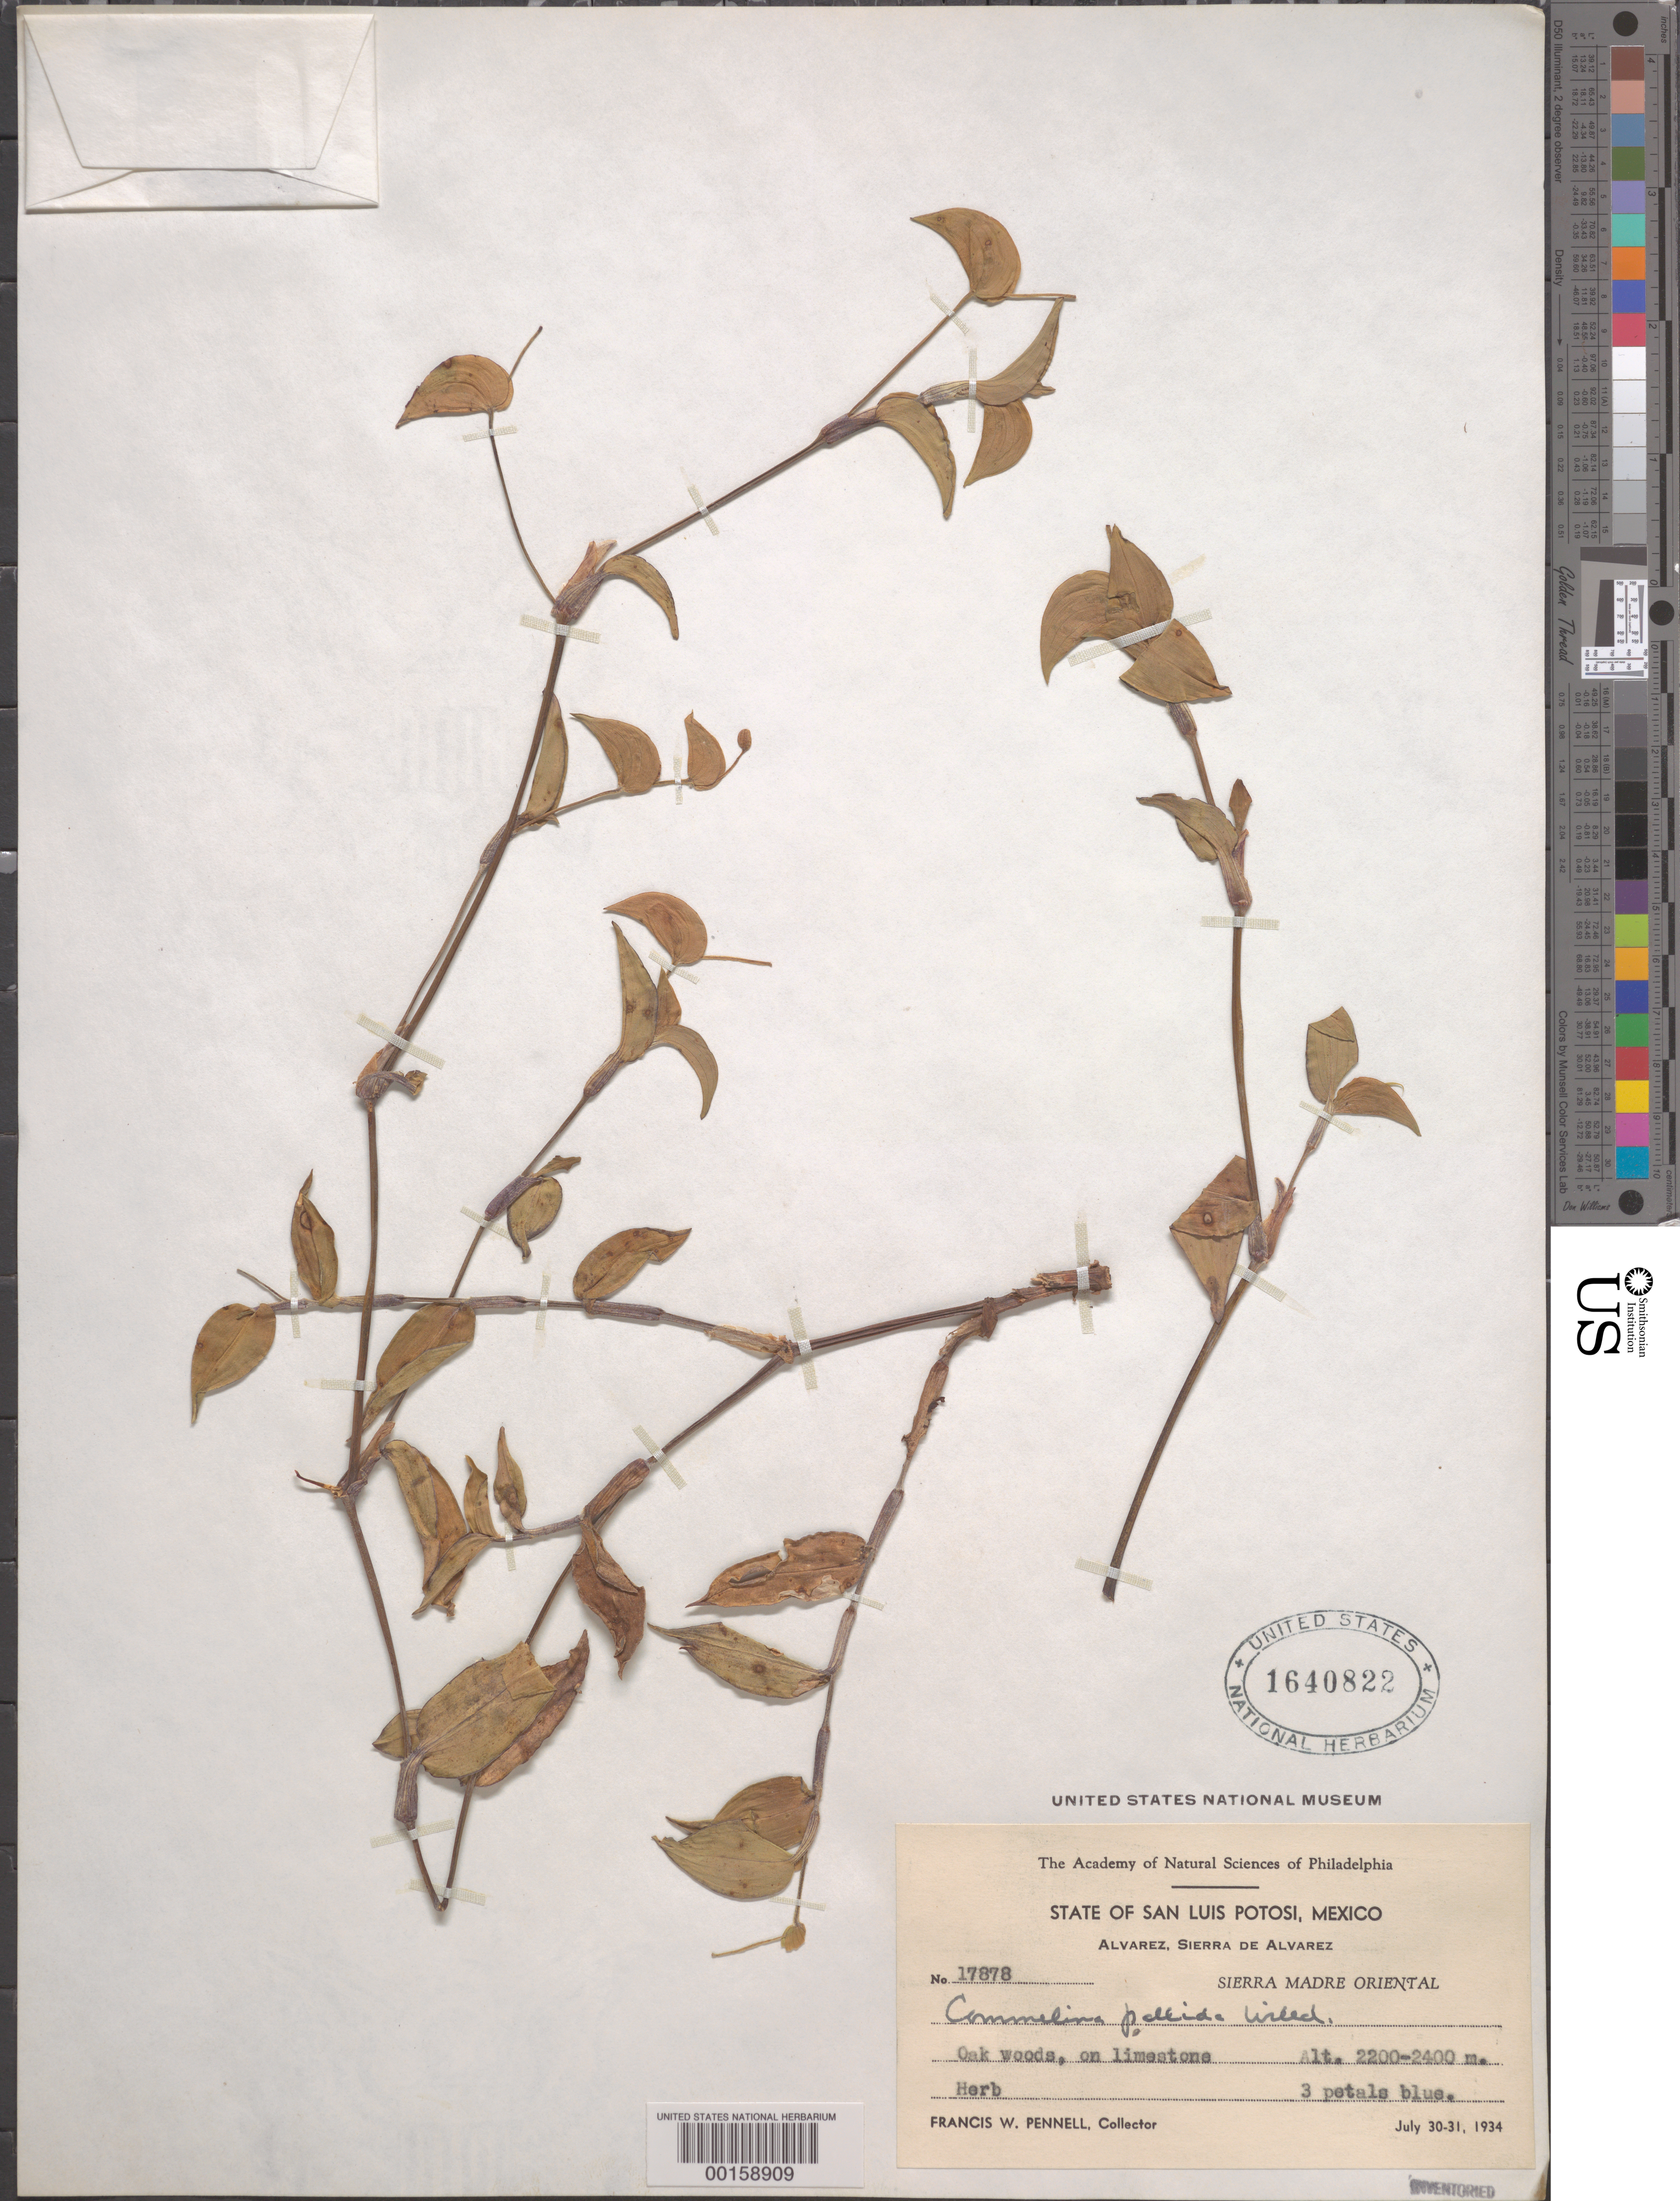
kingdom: Plantae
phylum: Tracheophyta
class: Liliopsida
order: Commelinales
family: Commelinaceae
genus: Commelina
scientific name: Commelina pallida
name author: Willd.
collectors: F. W. Pennell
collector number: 17878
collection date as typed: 30 Jul 1934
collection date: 1934-07-30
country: Mexico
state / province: San Luis Potosí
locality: Sierra de alvarez, alvarez-Sierra Madre oriental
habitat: Oakwoods; limestone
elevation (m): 2200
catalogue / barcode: US 1640822